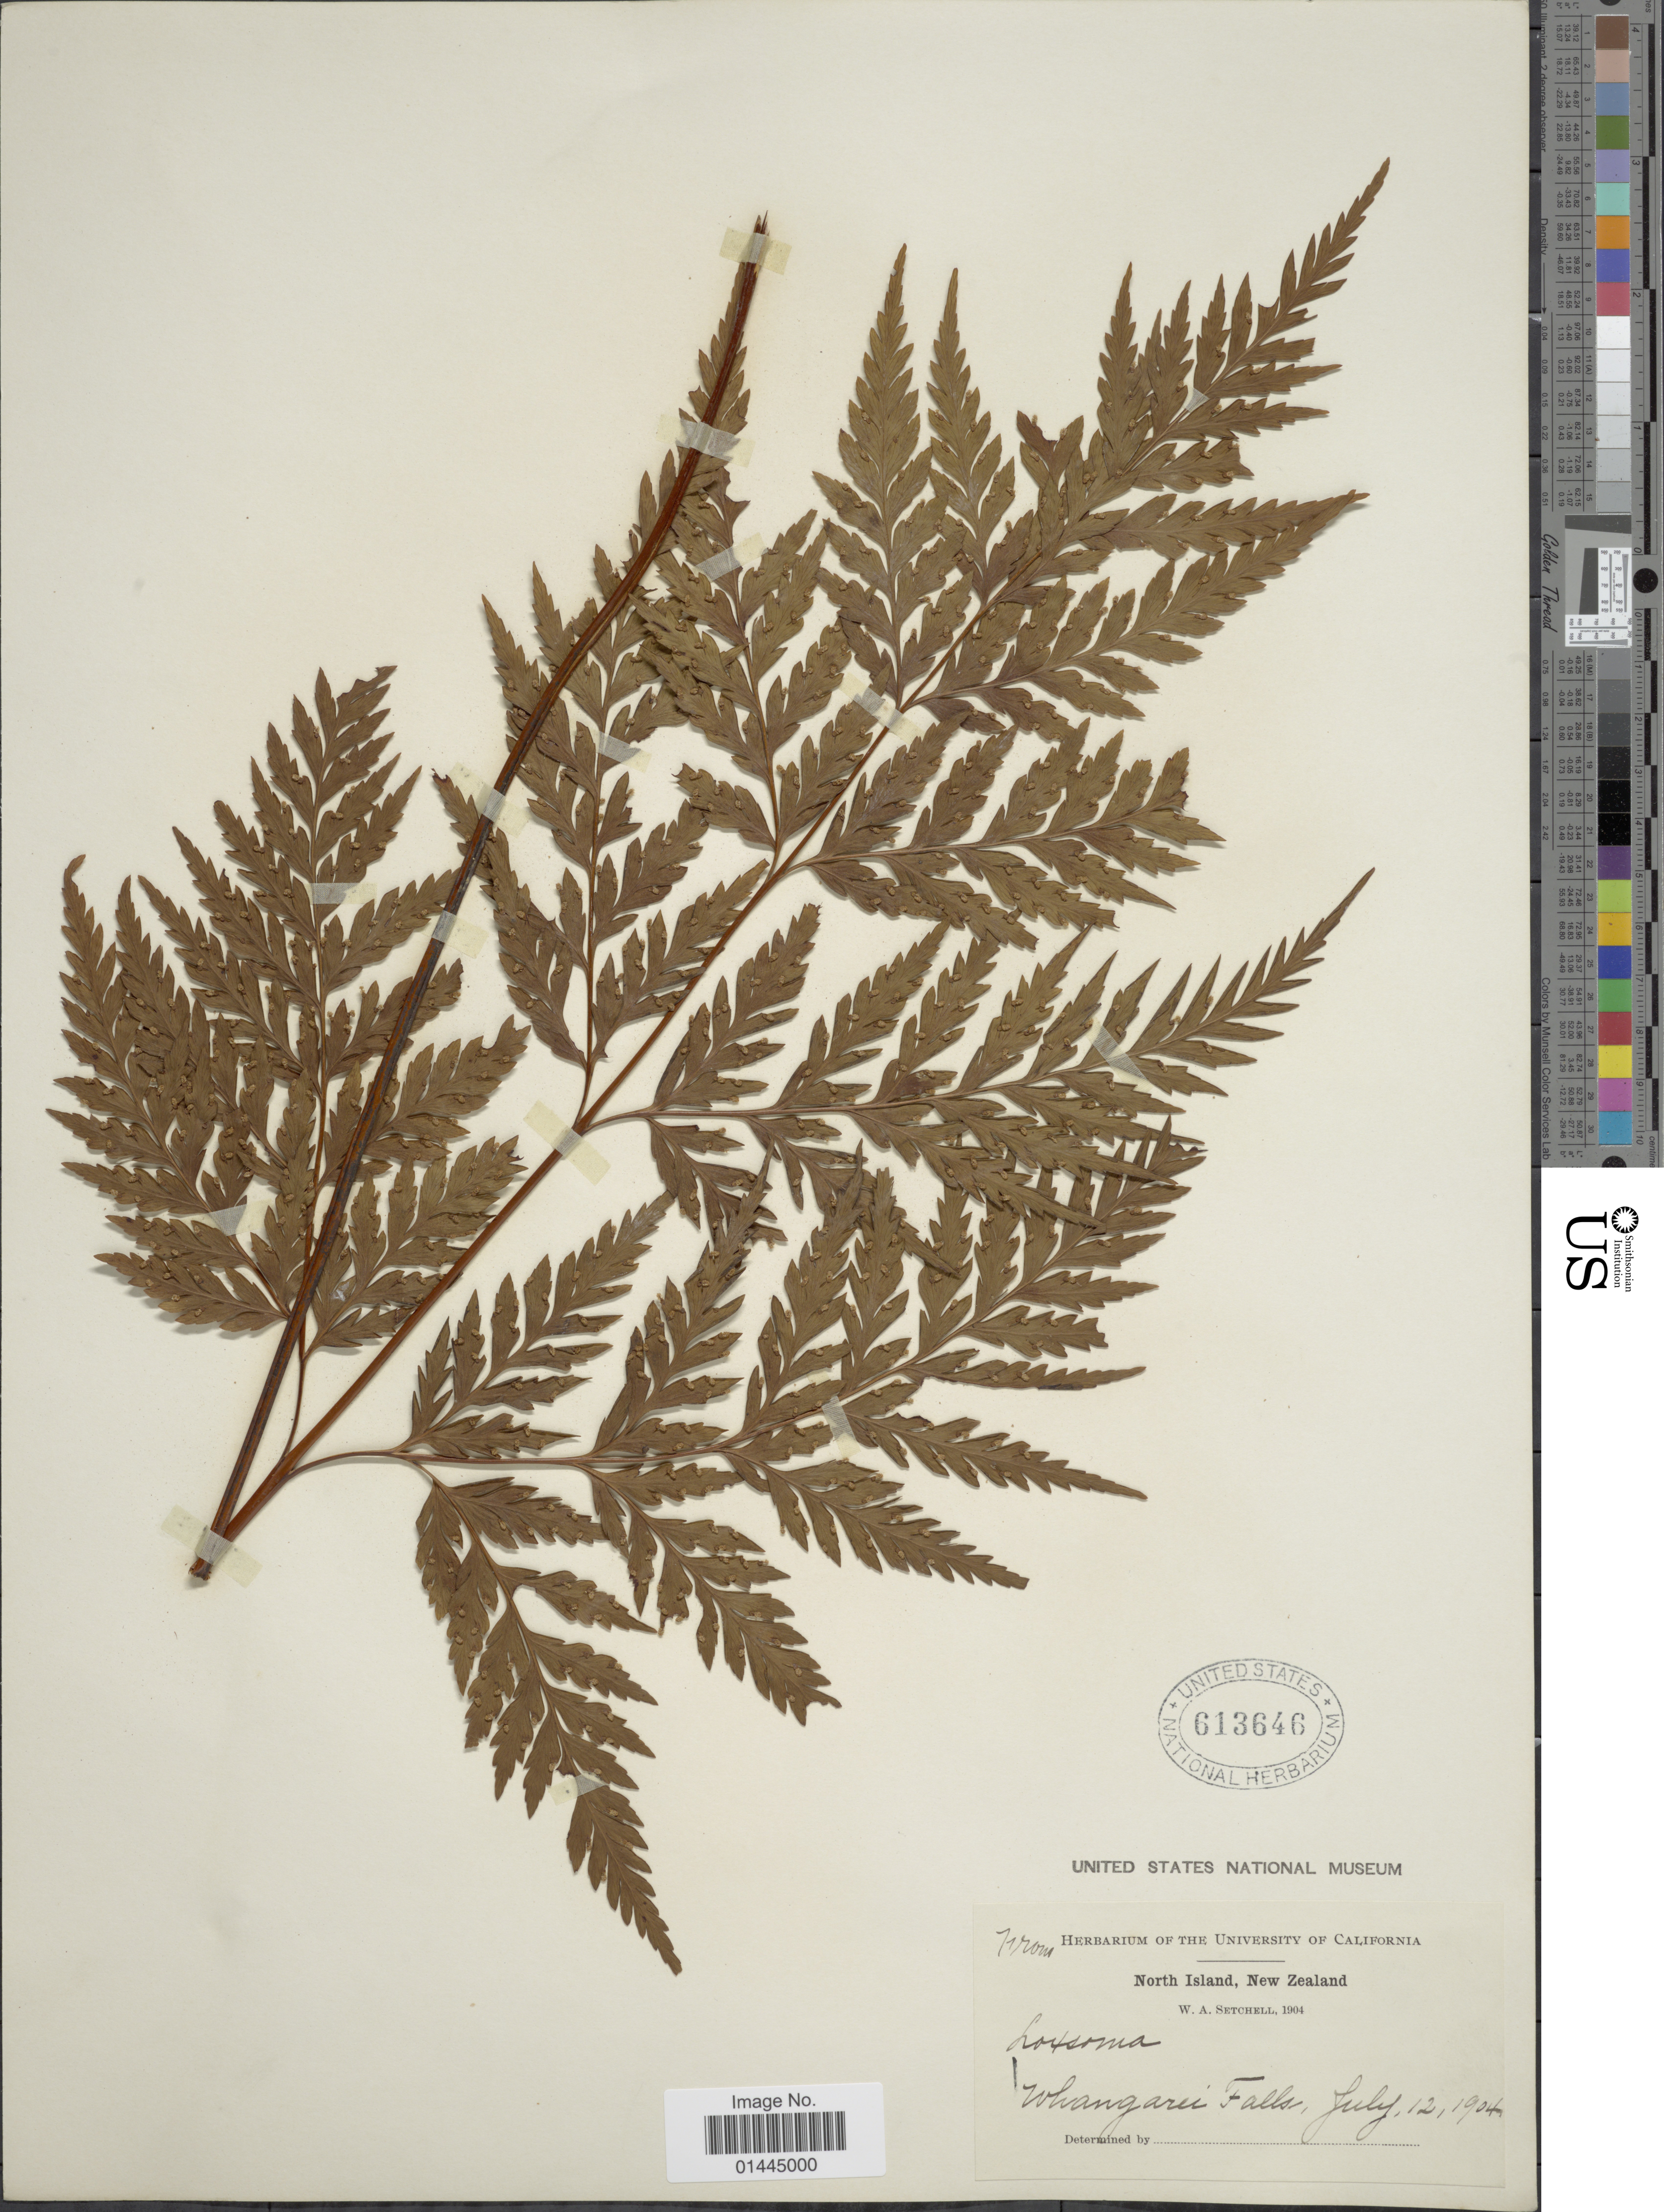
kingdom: Plantae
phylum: Tracheophyta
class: Polypodiopsida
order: Cyatheales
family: Loxsomataceae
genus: Loxsoma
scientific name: Loxsoma cunninghamii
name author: R. Br.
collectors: W. Setchell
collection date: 1904-07-12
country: New Zealand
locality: North Island. Whangarei Falls.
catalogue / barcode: US 613646